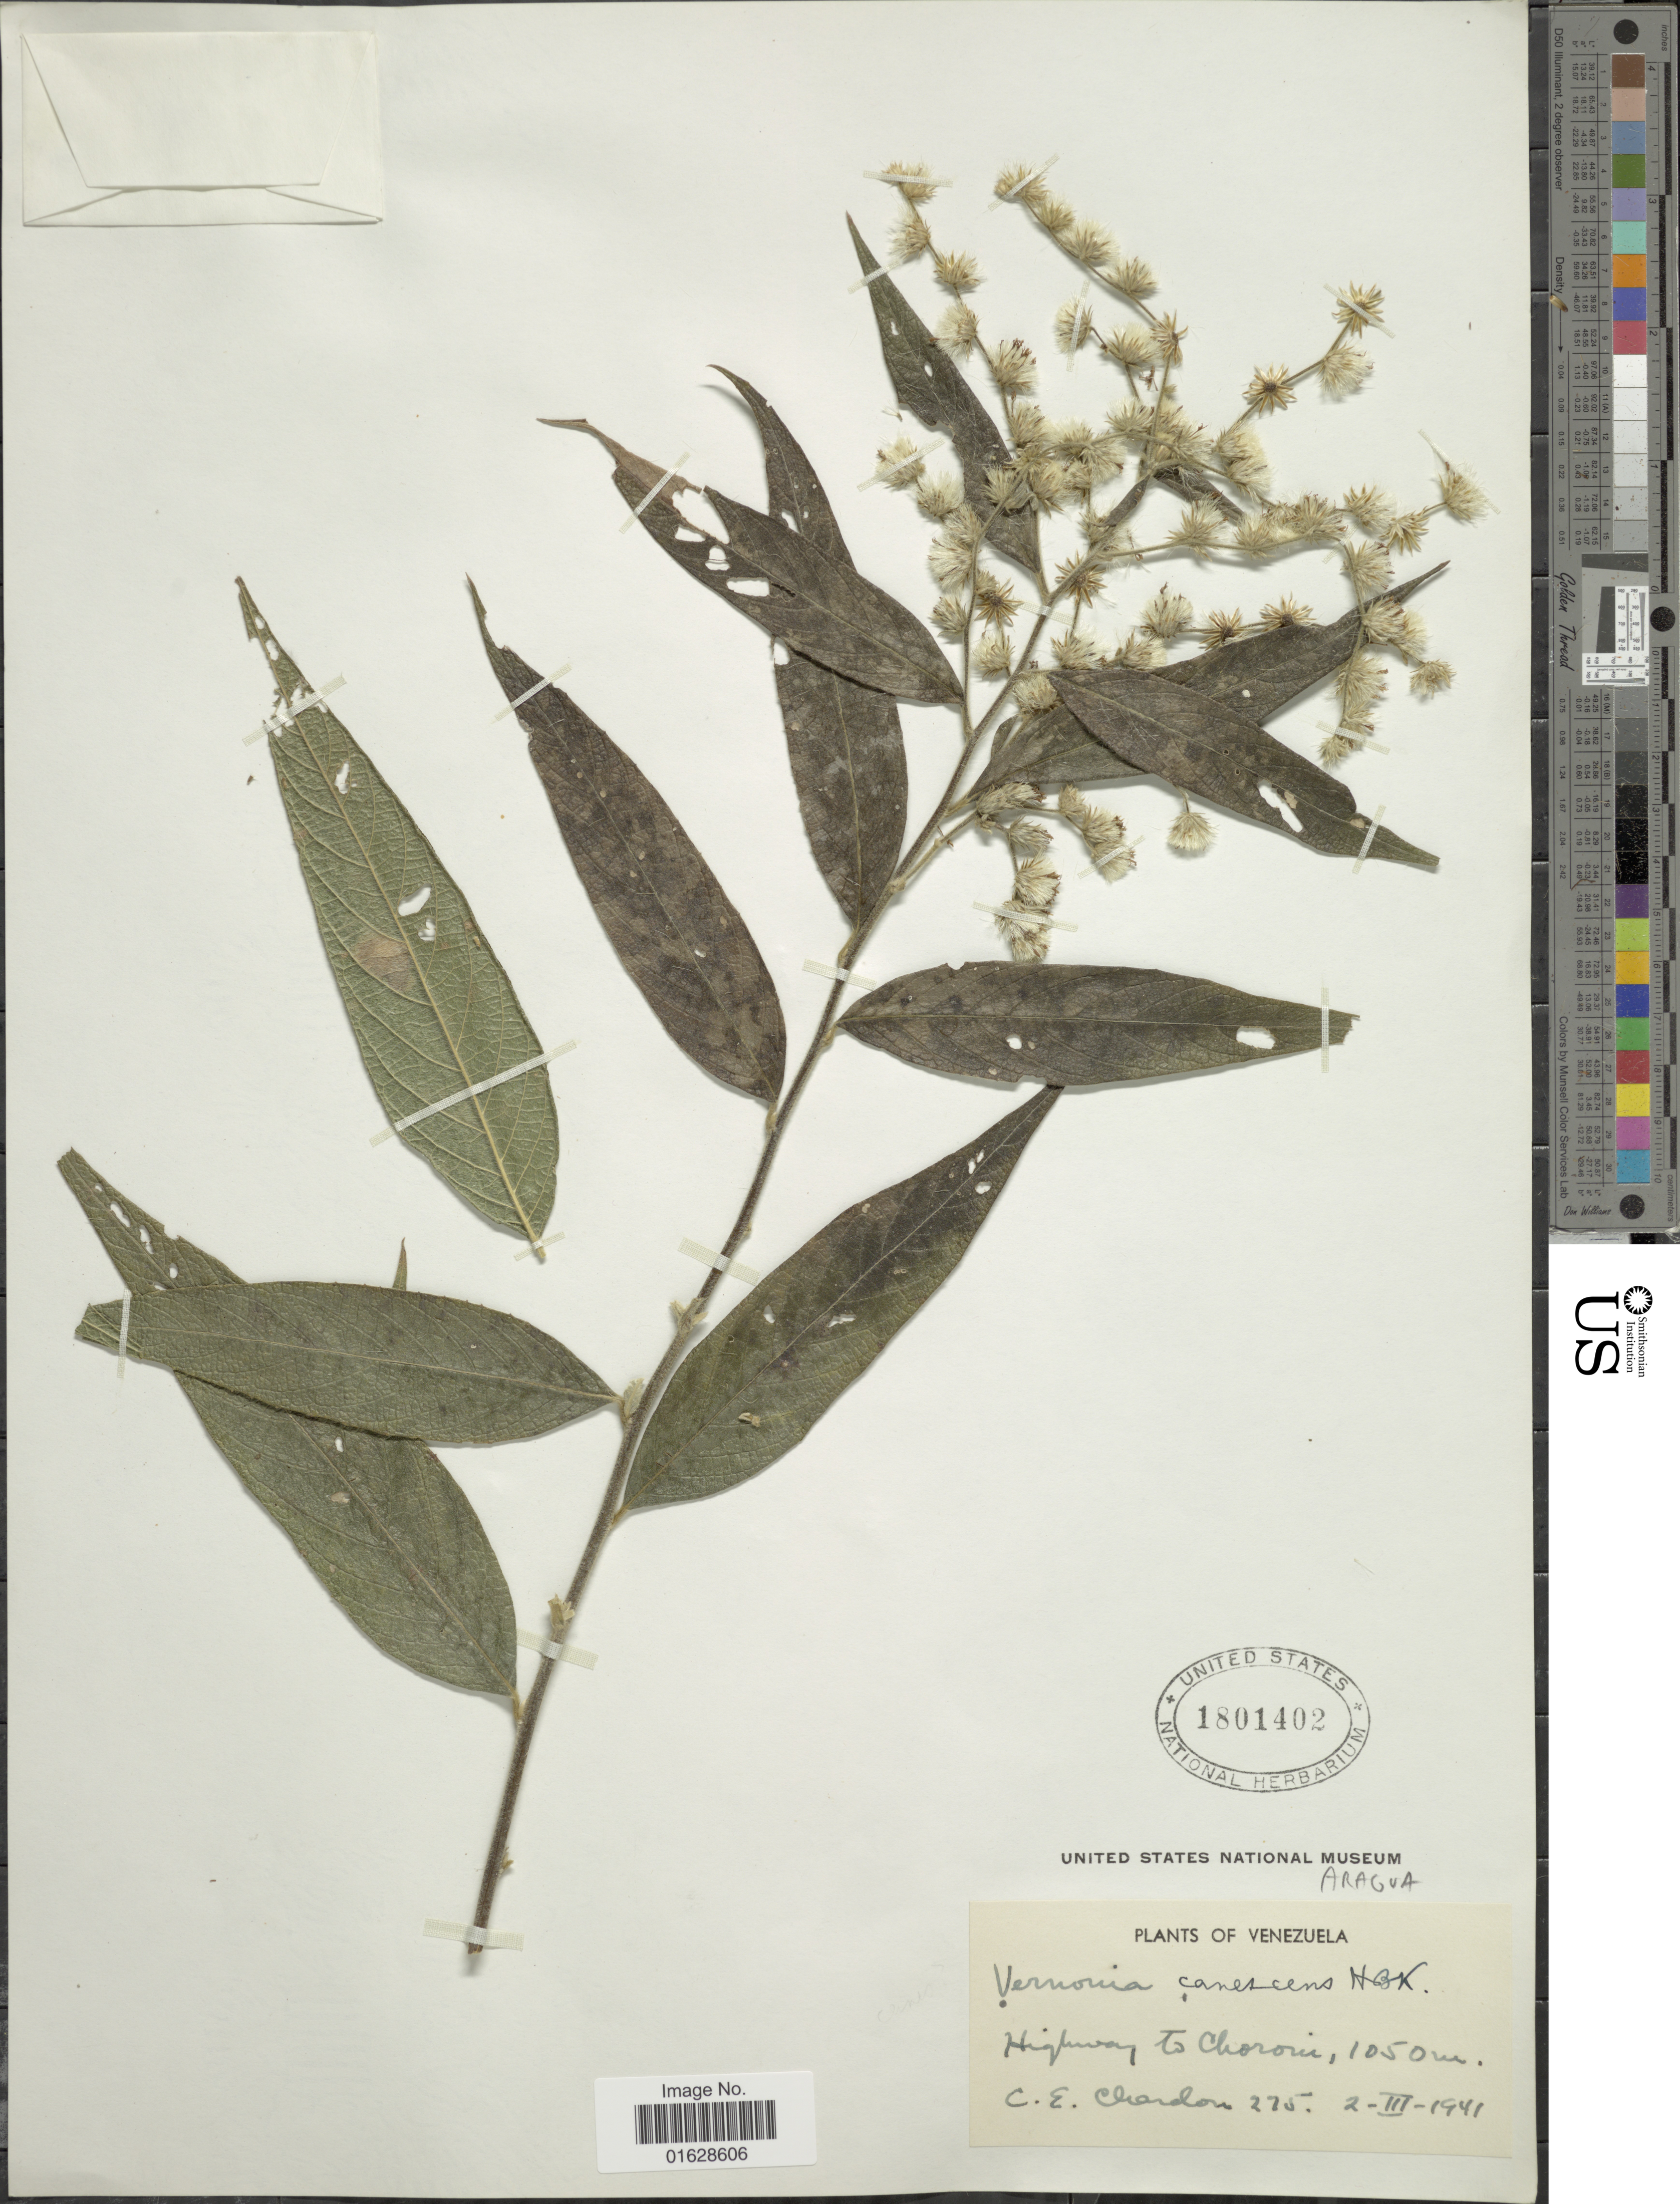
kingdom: Plantae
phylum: Tracheophyta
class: Magnoliopsida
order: Asterales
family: Asteraceae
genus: Lepidaploa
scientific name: Lepidaploa canescens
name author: (Kunth) H. Rob.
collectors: C. E. Chardón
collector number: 275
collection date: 1941-03-02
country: Venezuela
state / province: Aragua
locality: Venezuela. Highway to Choroni. Aragua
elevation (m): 1050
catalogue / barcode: US 1801402